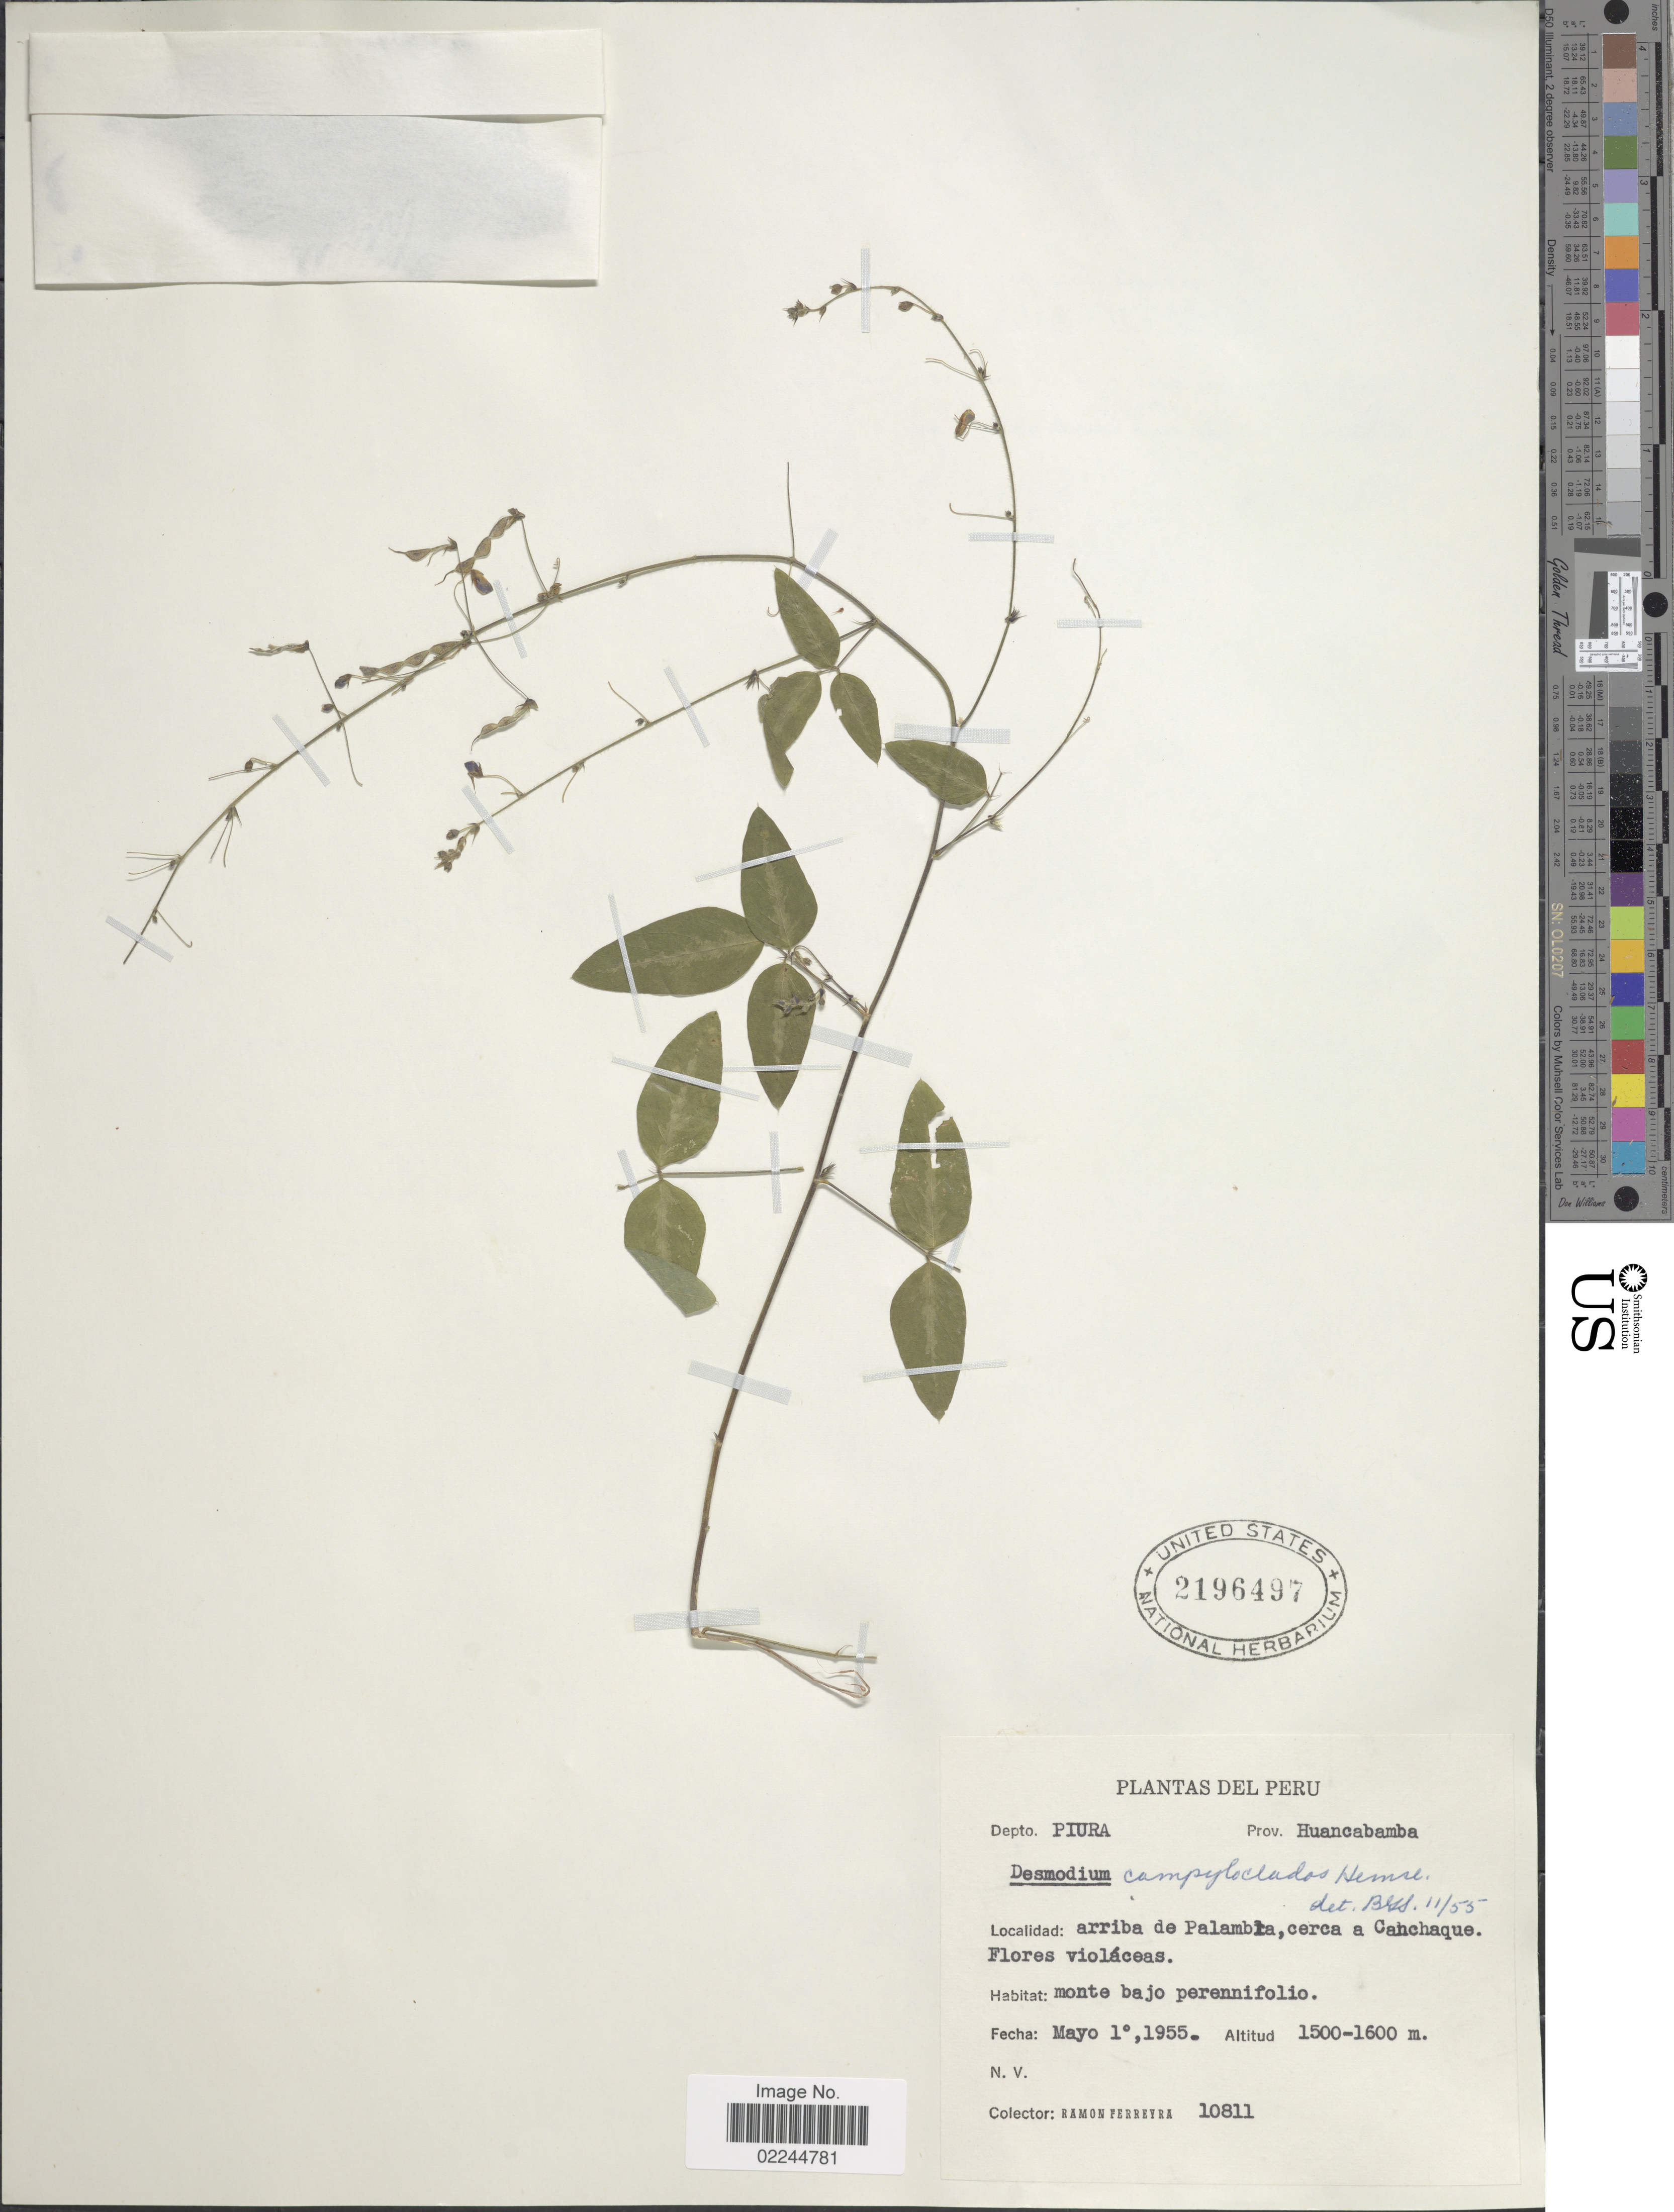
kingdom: Plantae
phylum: Tracheophyta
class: Magnoliopsida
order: Fabales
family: Fabaceae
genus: Desmodium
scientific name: Desmodium campyloclados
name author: Hemsl.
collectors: R. A. Ferreyra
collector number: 10811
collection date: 1955-05-01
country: Peru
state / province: Piura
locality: Prov. Huancabamba, arriba de Palambra, cerca a Cahchaque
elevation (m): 1500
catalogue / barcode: US 2196497